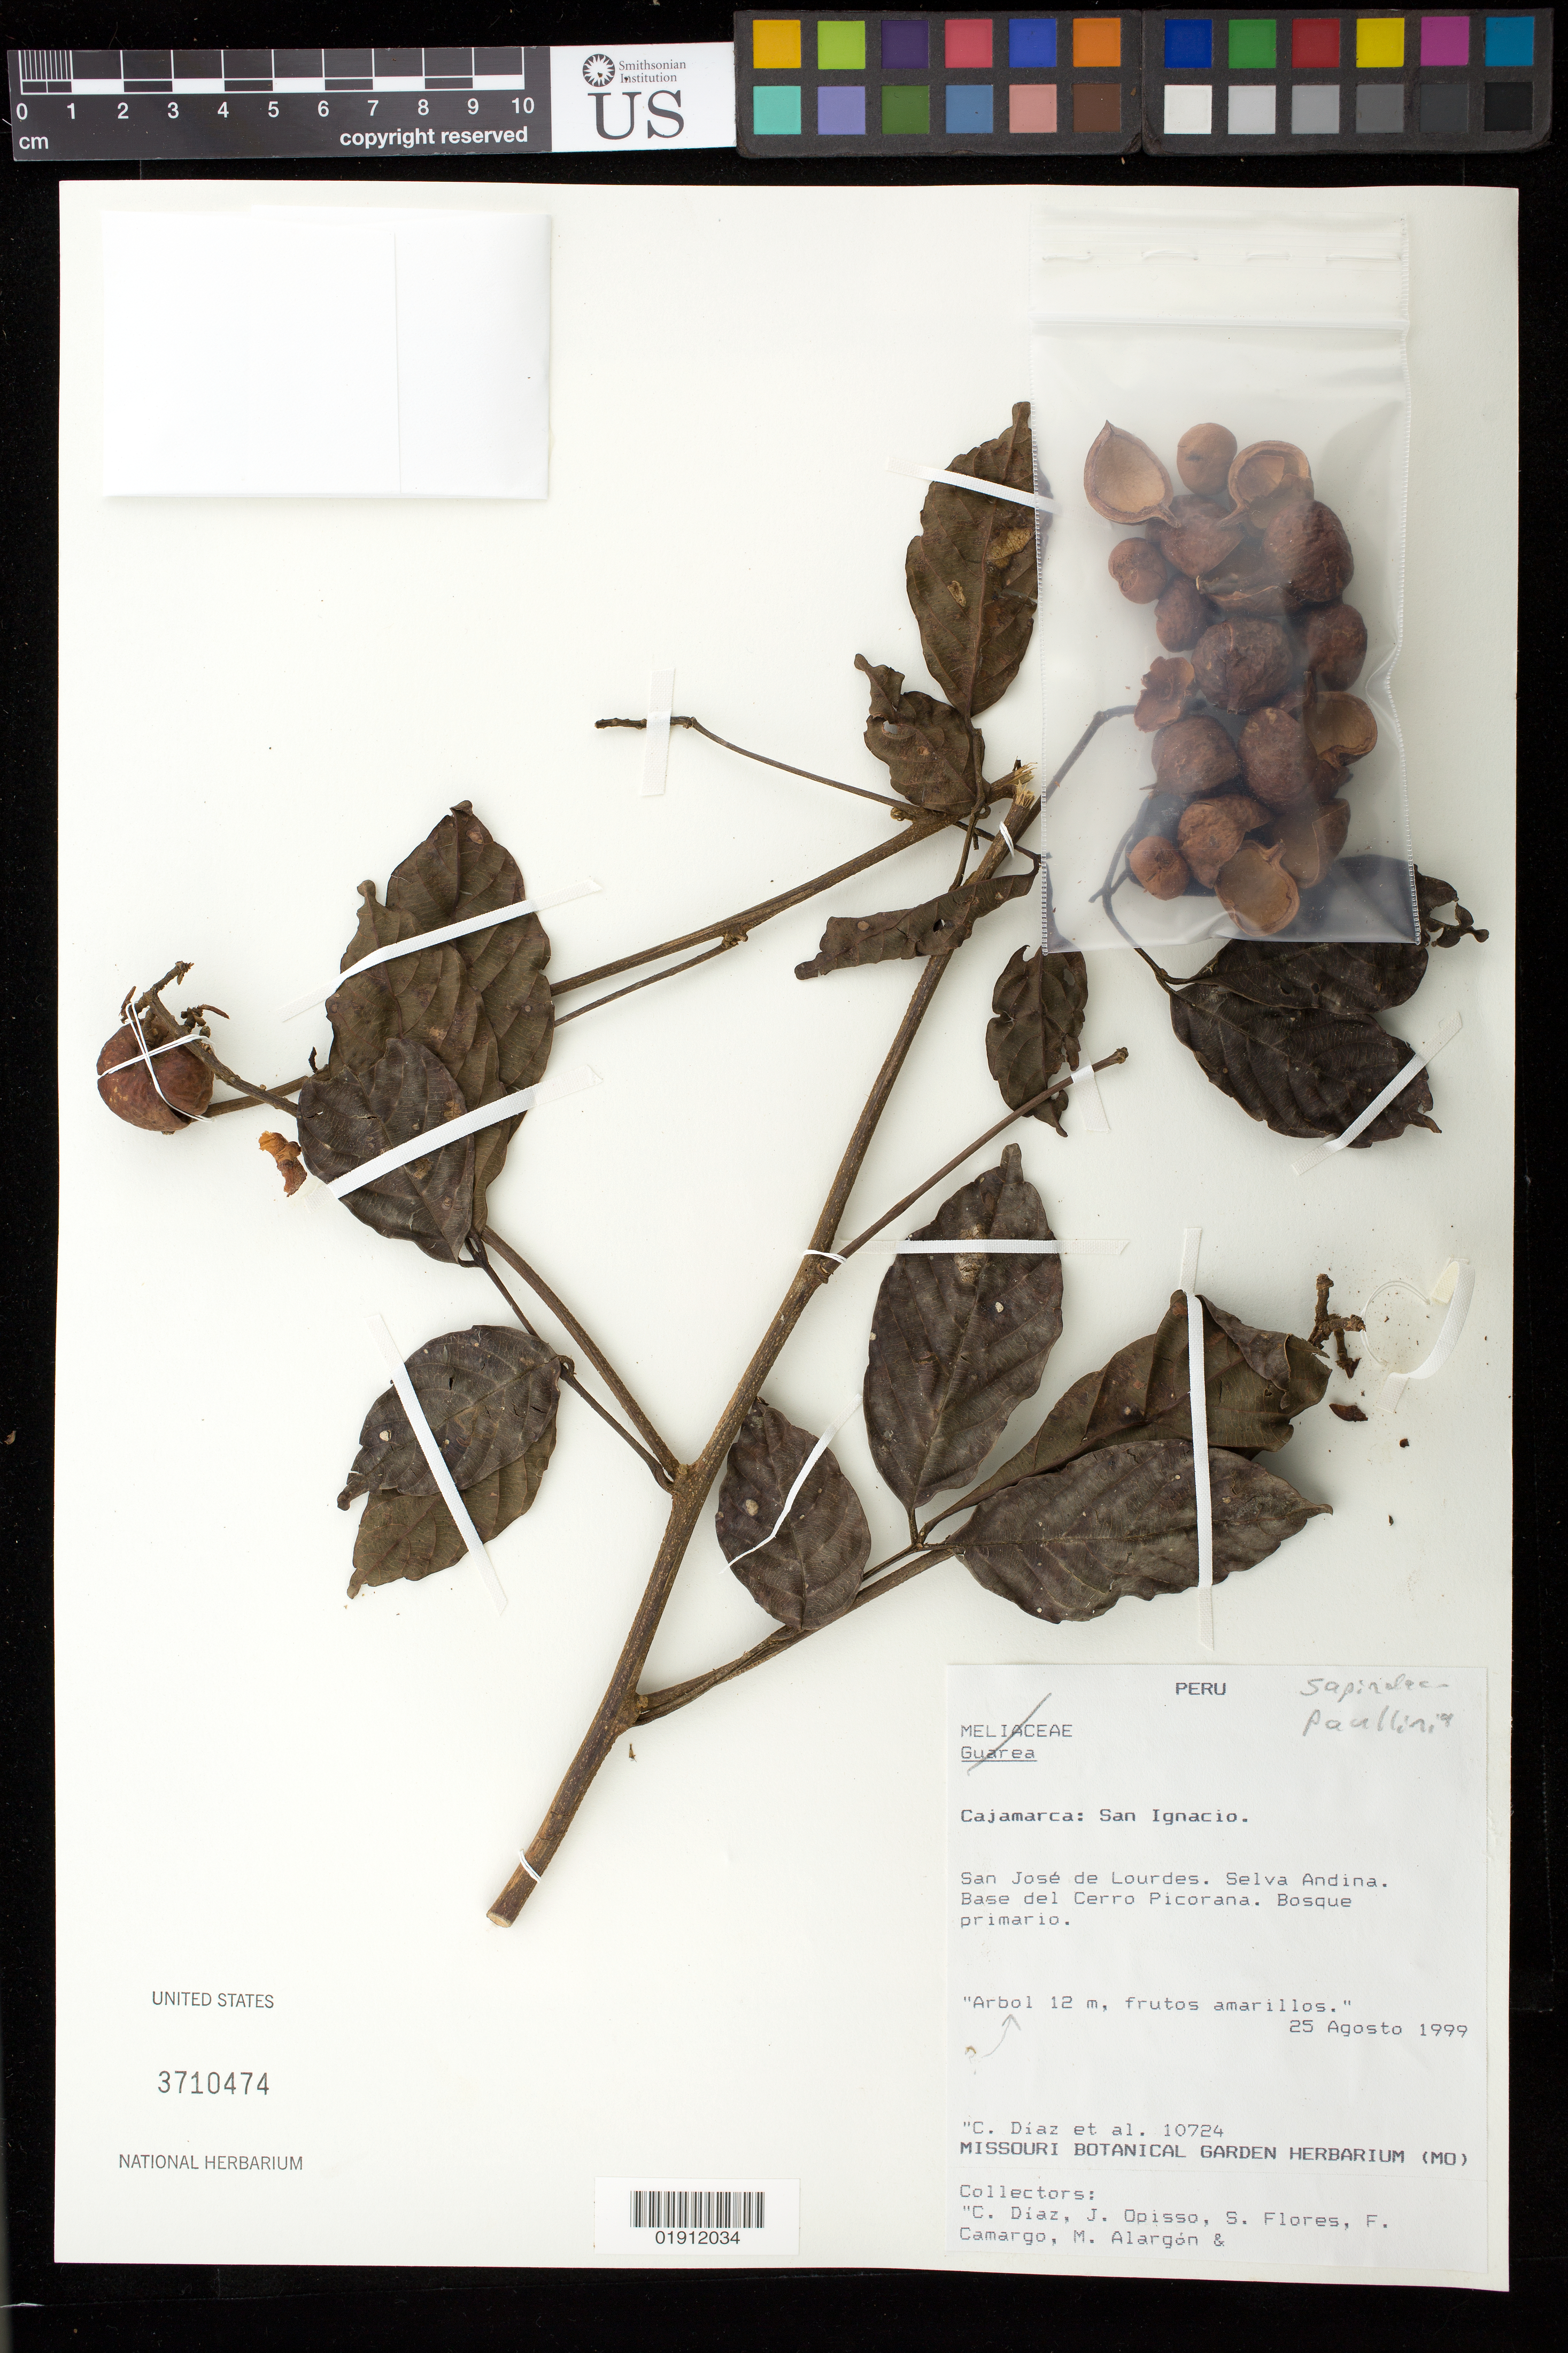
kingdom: Plantae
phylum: Tracheophyta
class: Magnoliopsida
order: Sapindales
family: Sapindaceae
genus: Paullinia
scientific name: Paullinia capreolata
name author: (Aubl.) Radlk.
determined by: Acevedo-Rodríguez, P.; Somner, G. V.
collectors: C. Díaz, J. Opisso, M. Flores, F. Camargo & M. Alargon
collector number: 10724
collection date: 1999-08-25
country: Peru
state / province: Cajamarca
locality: San Ignacio. San José de Lourdes. Selva Andina. Base del Cerro Picorana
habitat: Bosque primario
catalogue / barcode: US 3710474